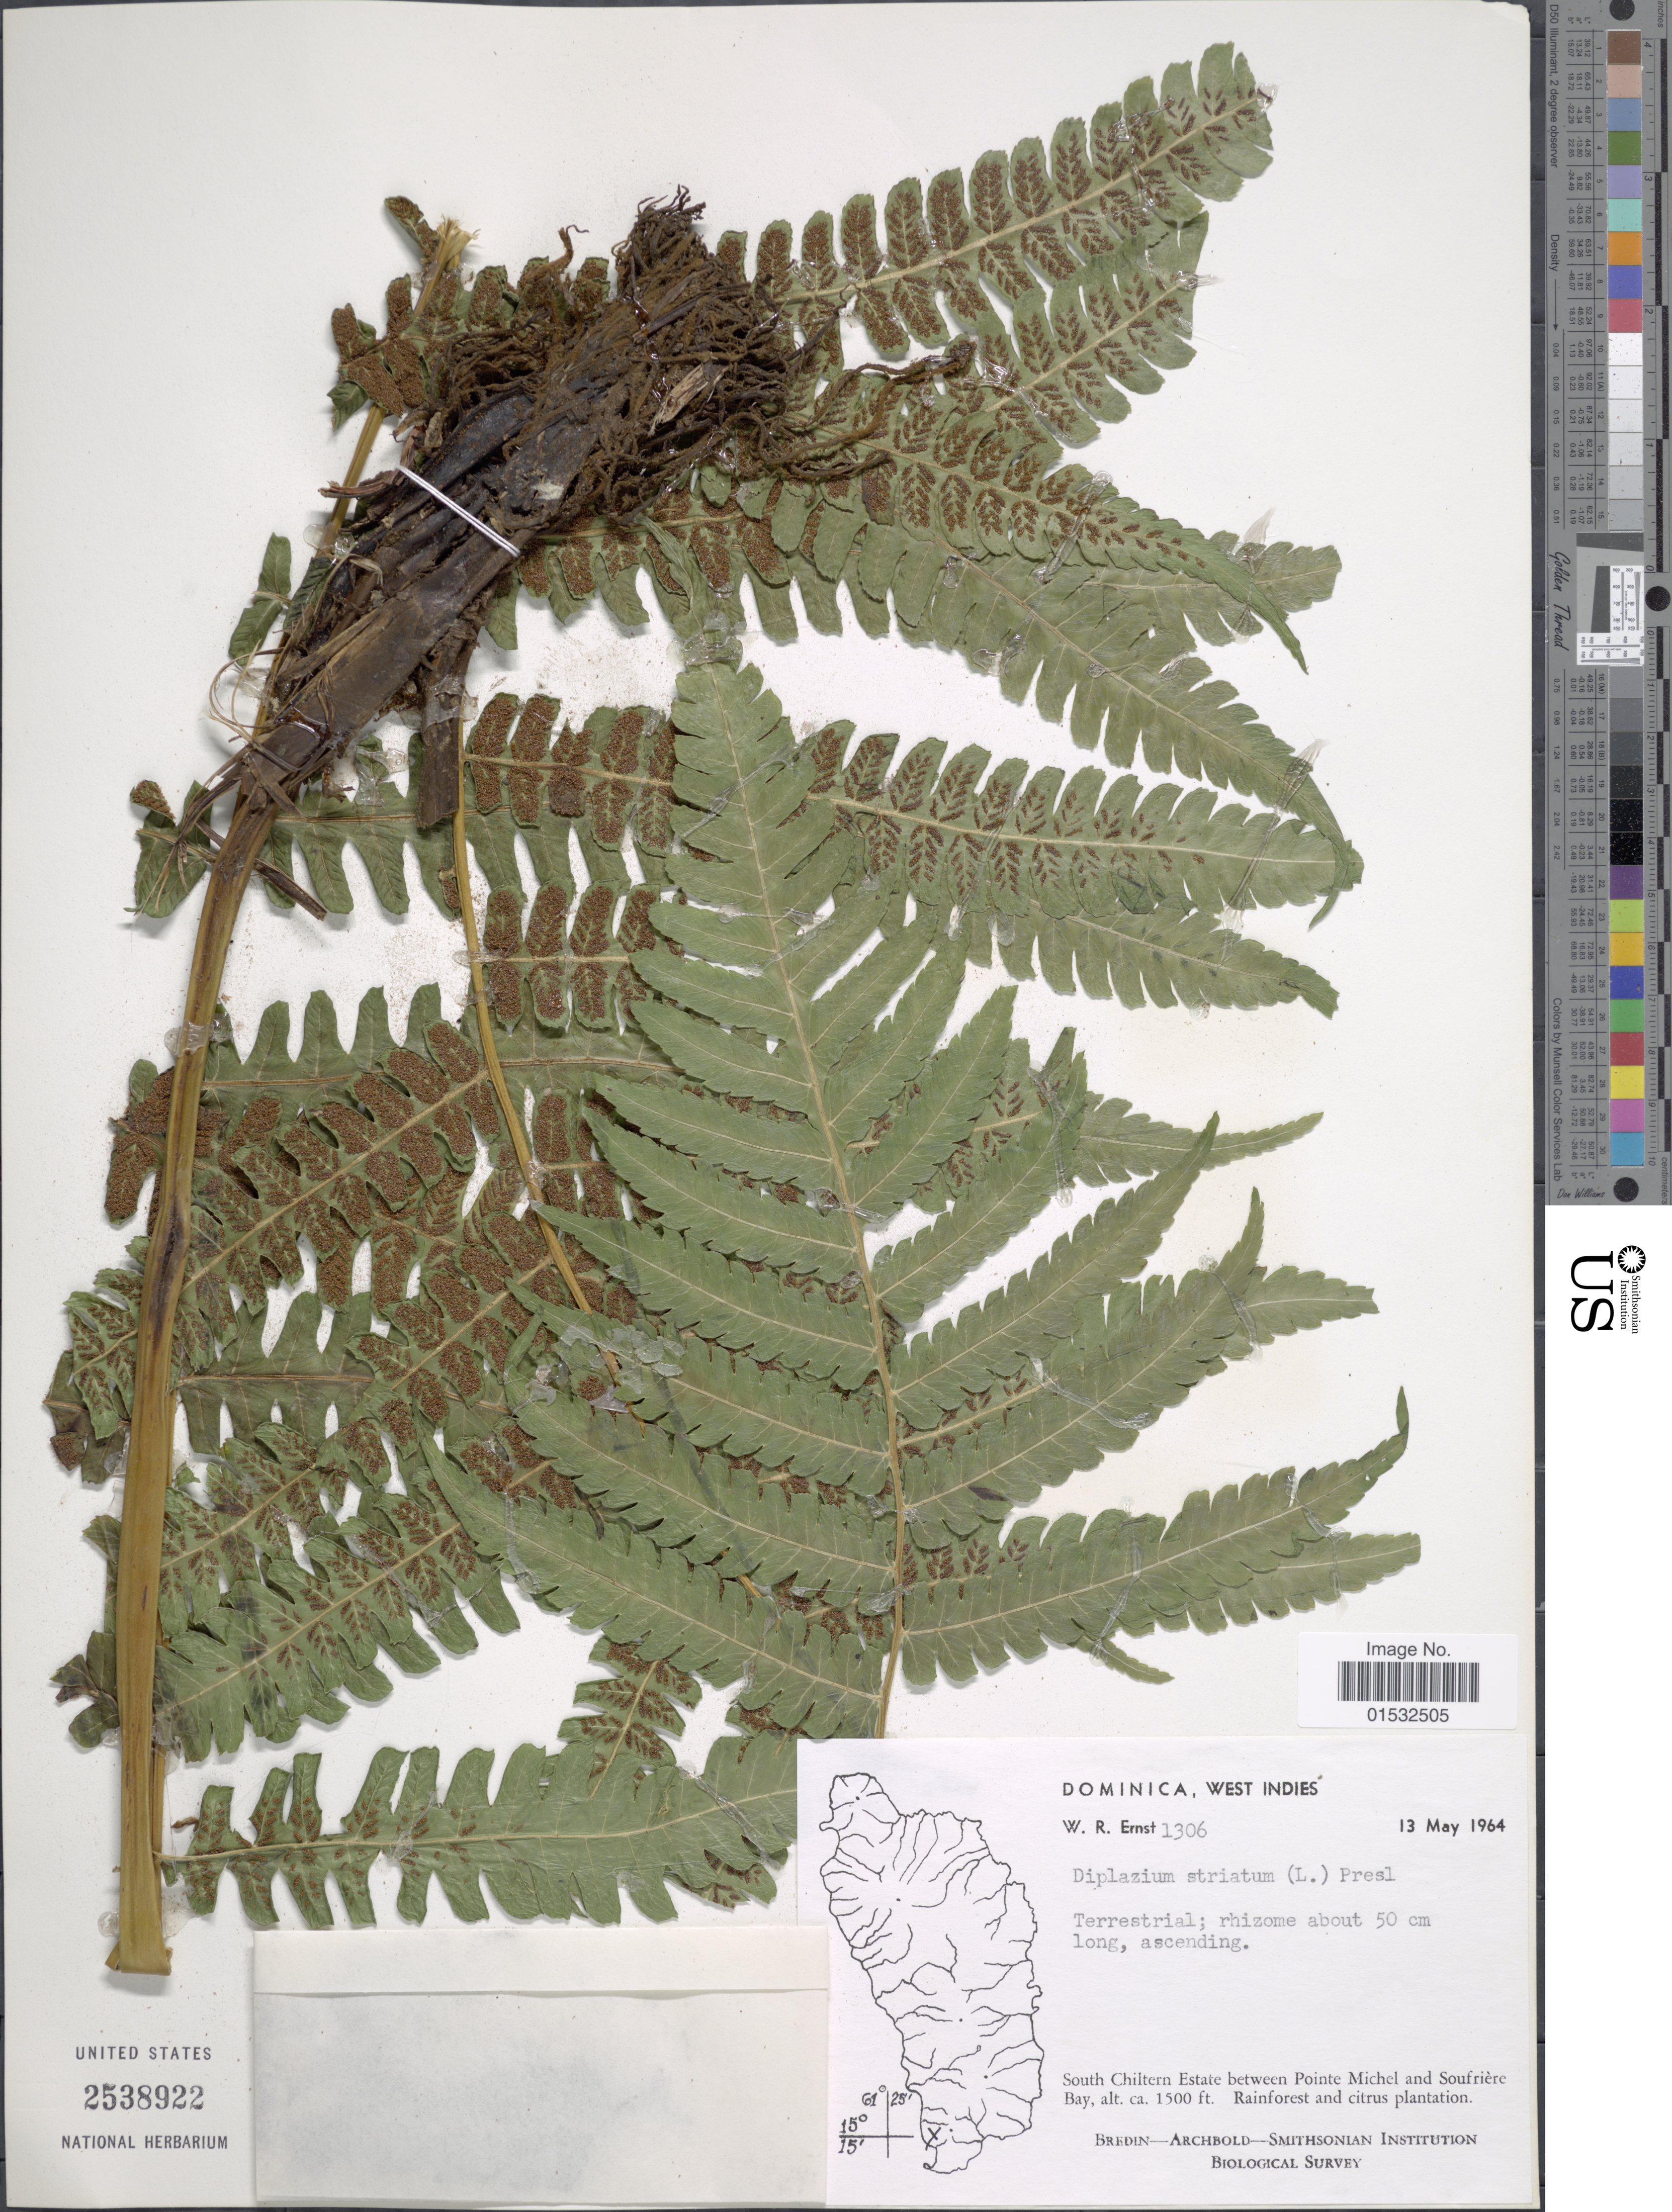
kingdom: Plantae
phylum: Tracheophyta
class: Polypodiopsida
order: Polypodiales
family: Athyriaceae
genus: Diplazium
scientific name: Diplazium striatum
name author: (L.) C. Presl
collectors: W. R. Ernst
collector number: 1306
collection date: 1964-05-13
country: Dominica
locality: South Chiltern Estate between Pointe Michel and Soufrière Bay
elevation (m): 457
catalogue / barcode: US 2538922